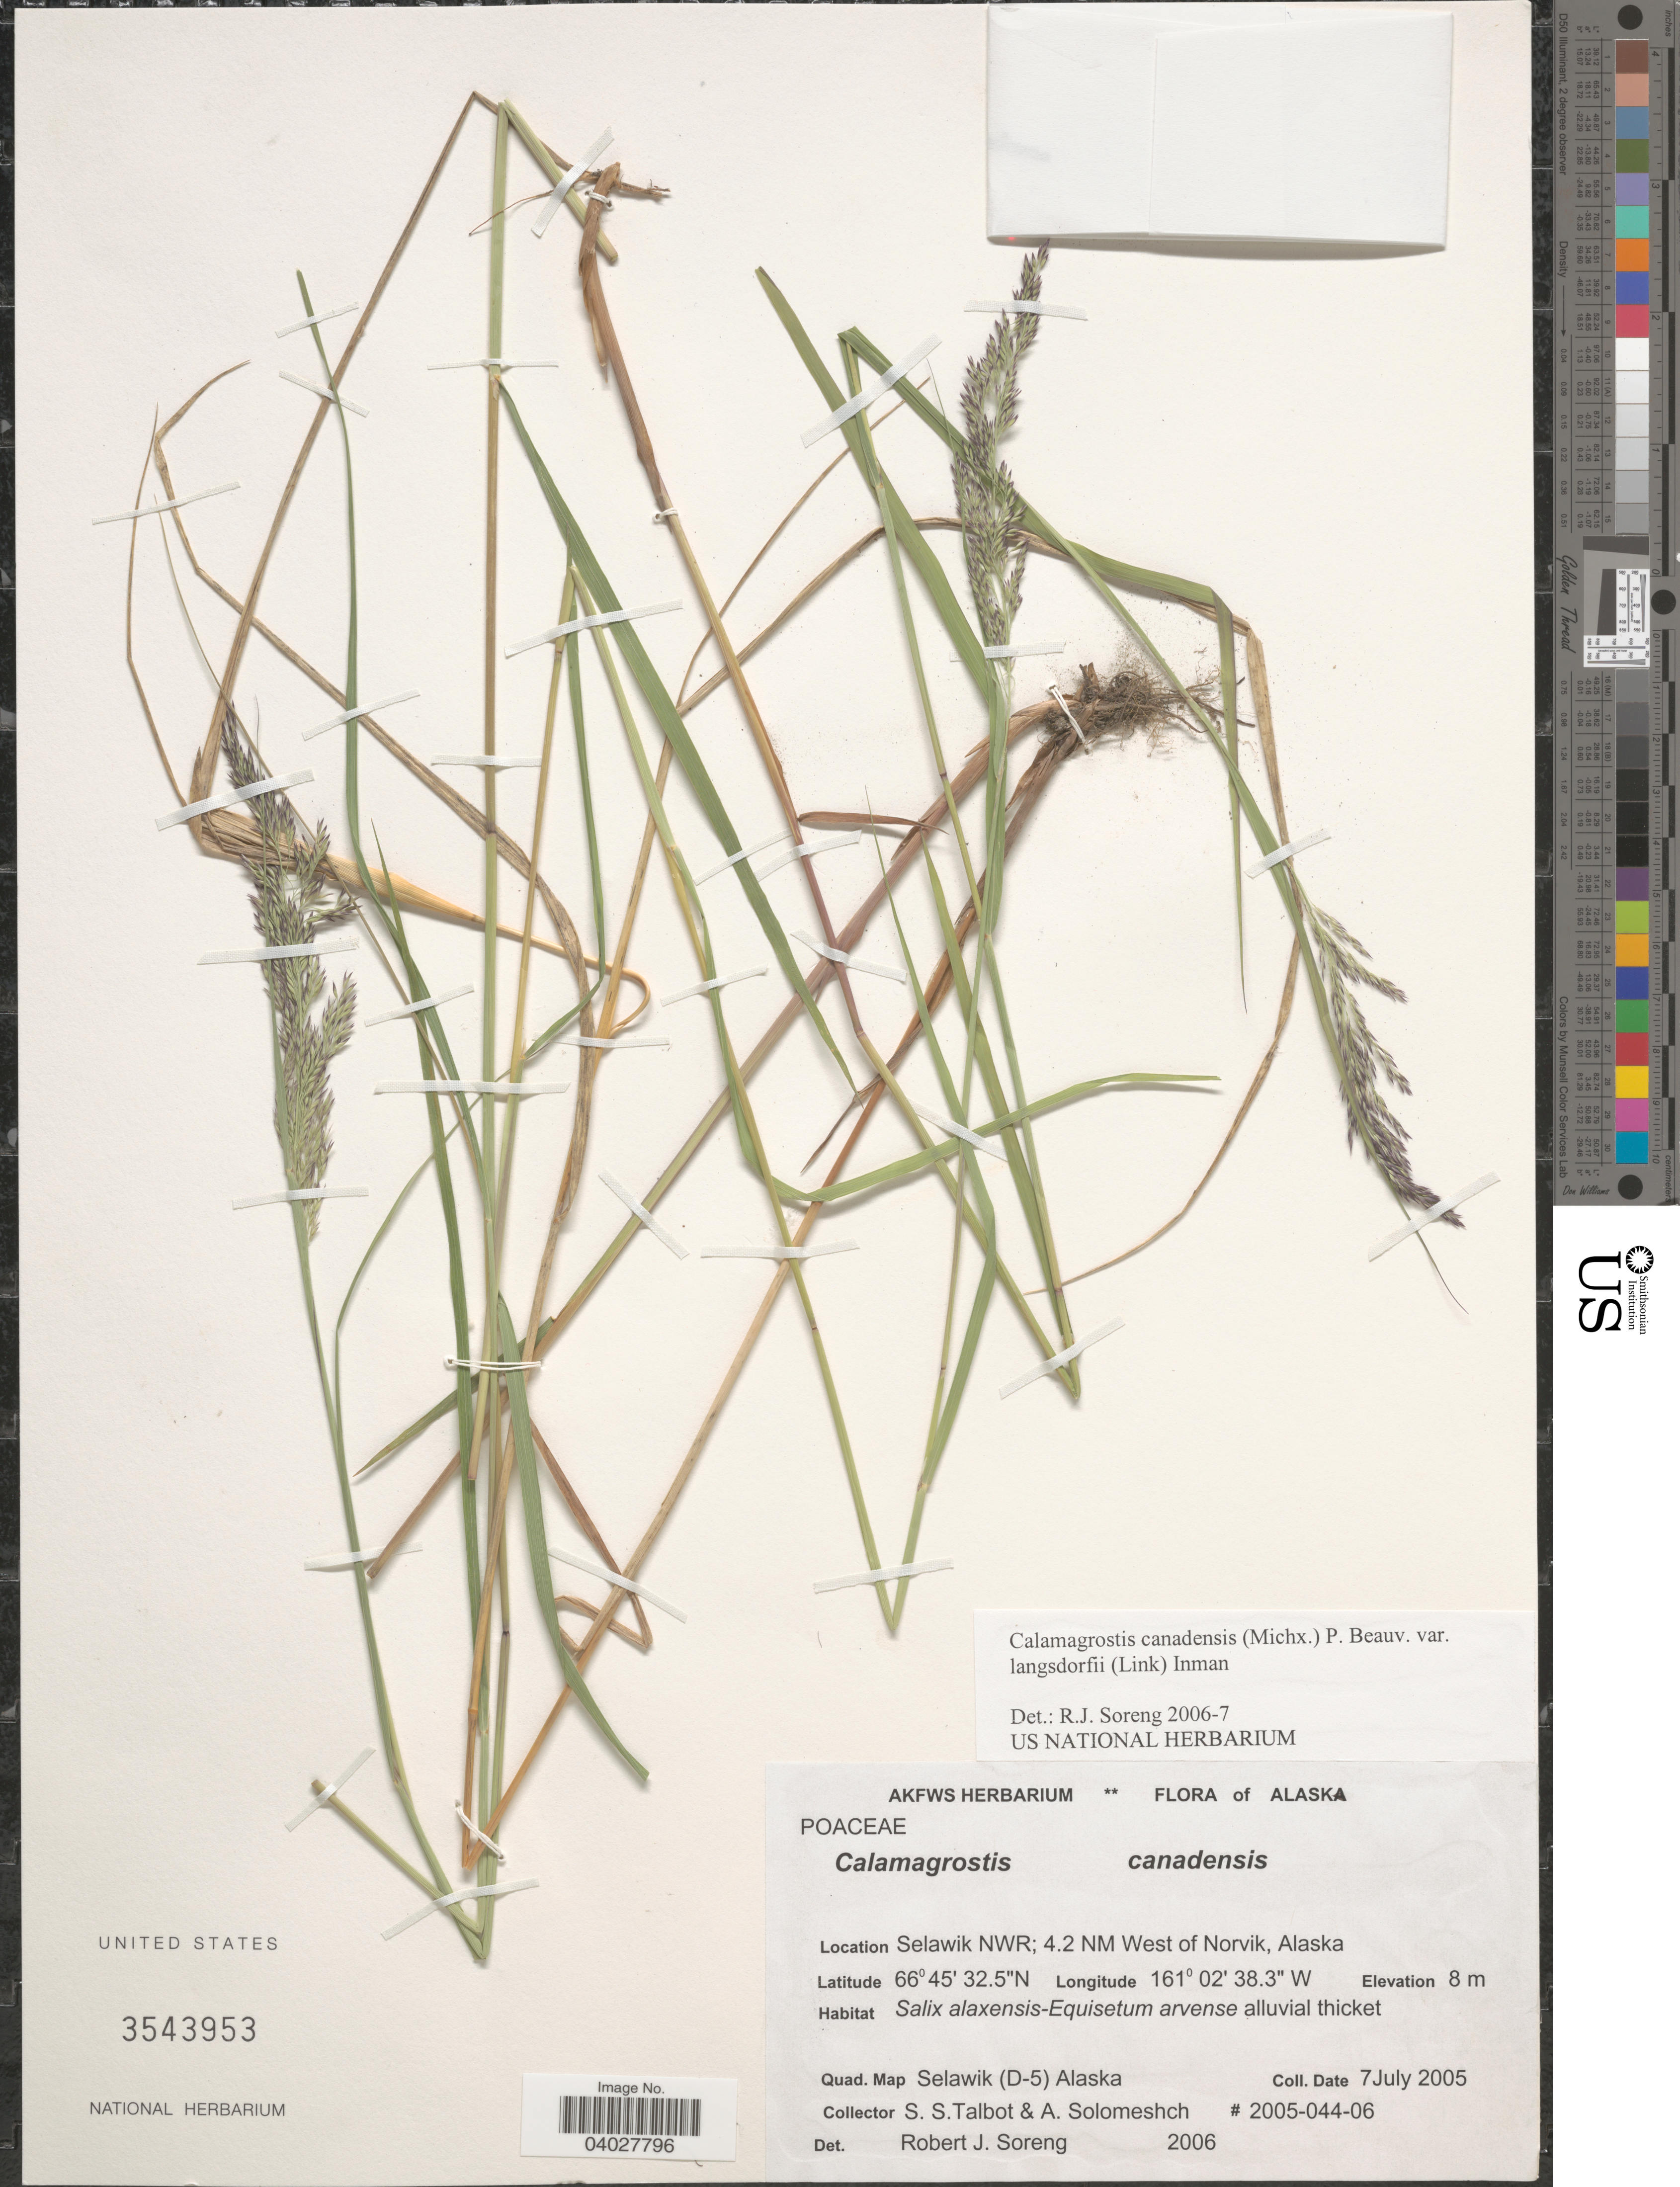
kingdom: Plantae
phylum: Tracheophyta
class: Liliopsida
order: Poales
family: Poaceae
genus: Calamagrostis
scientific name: Calamagrostis canadensis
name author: (Michx.) P. Beauv.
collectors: S. S. Talbot & A. Solomeshch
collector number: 2005-044-06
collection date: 2005-07-07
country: United States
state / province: Alaska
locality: Selawik NWR; 4.2 NM West of Norvik, Alaska. Quad. Map Selawik (D-5) Alaska.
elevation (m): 8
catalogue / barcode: US 3543953